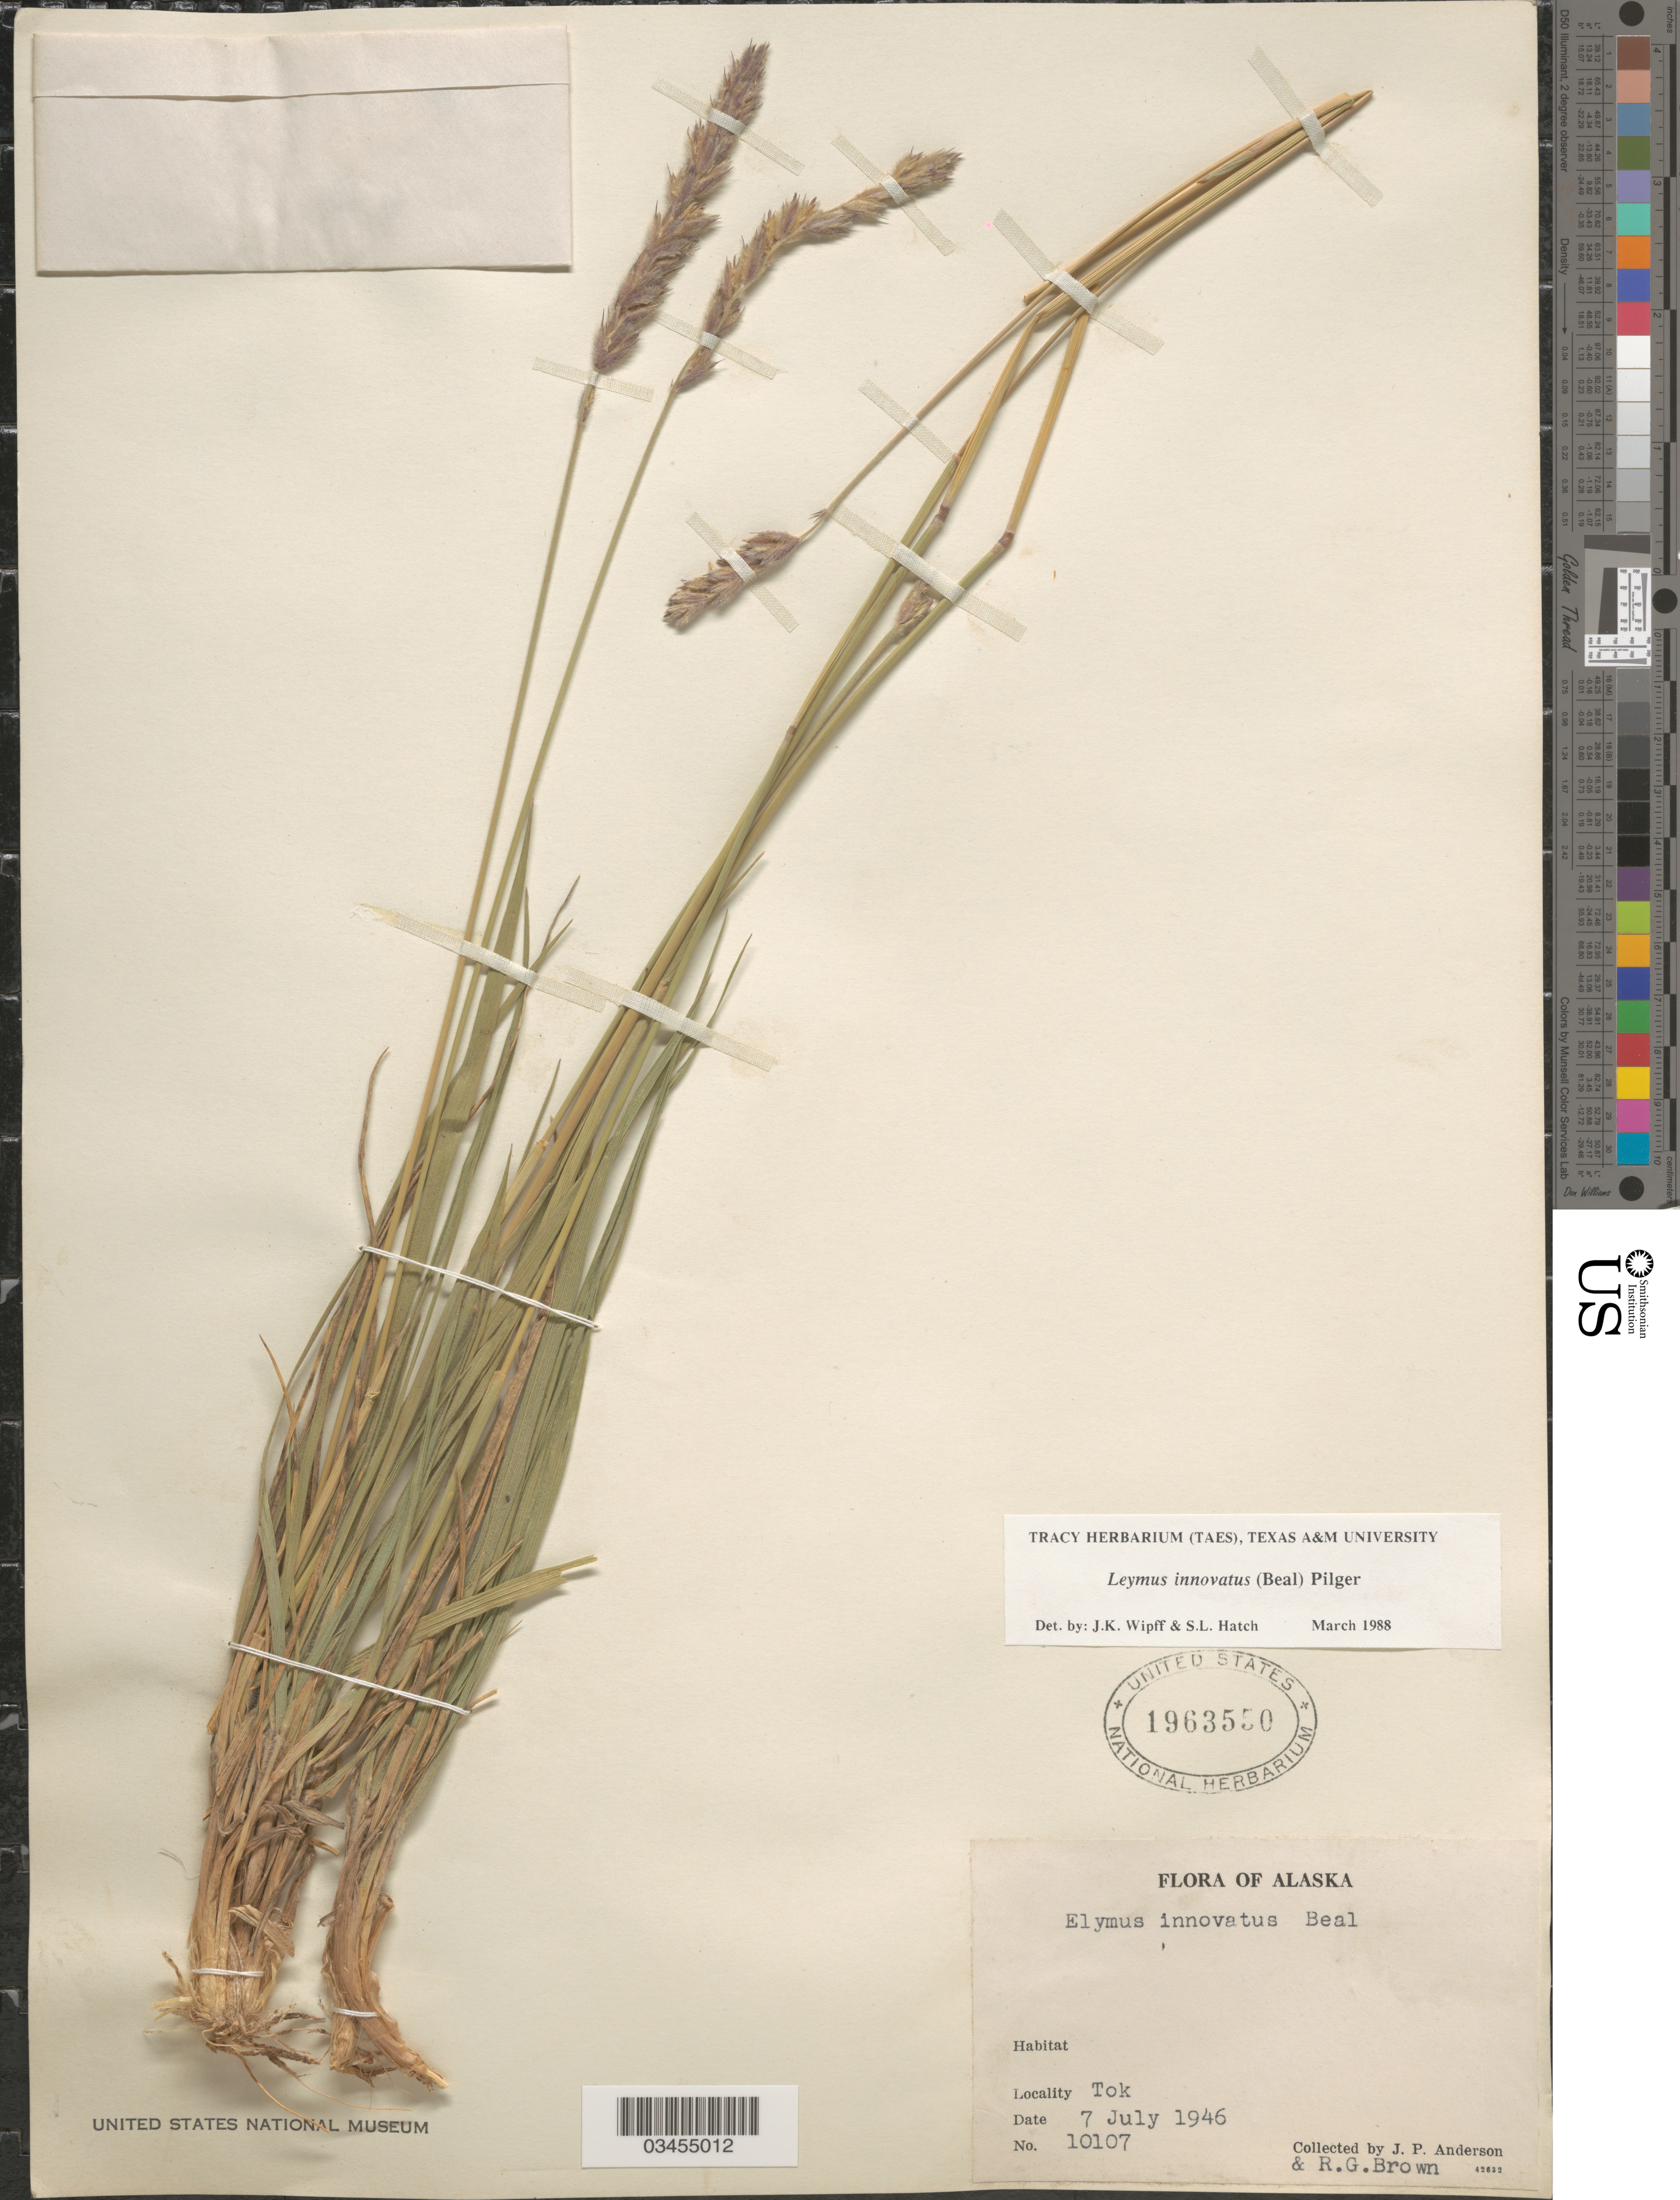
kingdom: Plantae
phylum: Tracheophyta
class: Liliopsida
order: Poales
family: Poaceae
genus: Leymus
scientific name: Leymus innovatus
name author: (W.J. Beal) Pilg.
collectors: J. P. Anderson & R. G. Brown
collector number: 10107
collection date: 1946-07-07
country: United States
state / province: Alaska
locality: Tok.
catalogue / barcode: US 1963550